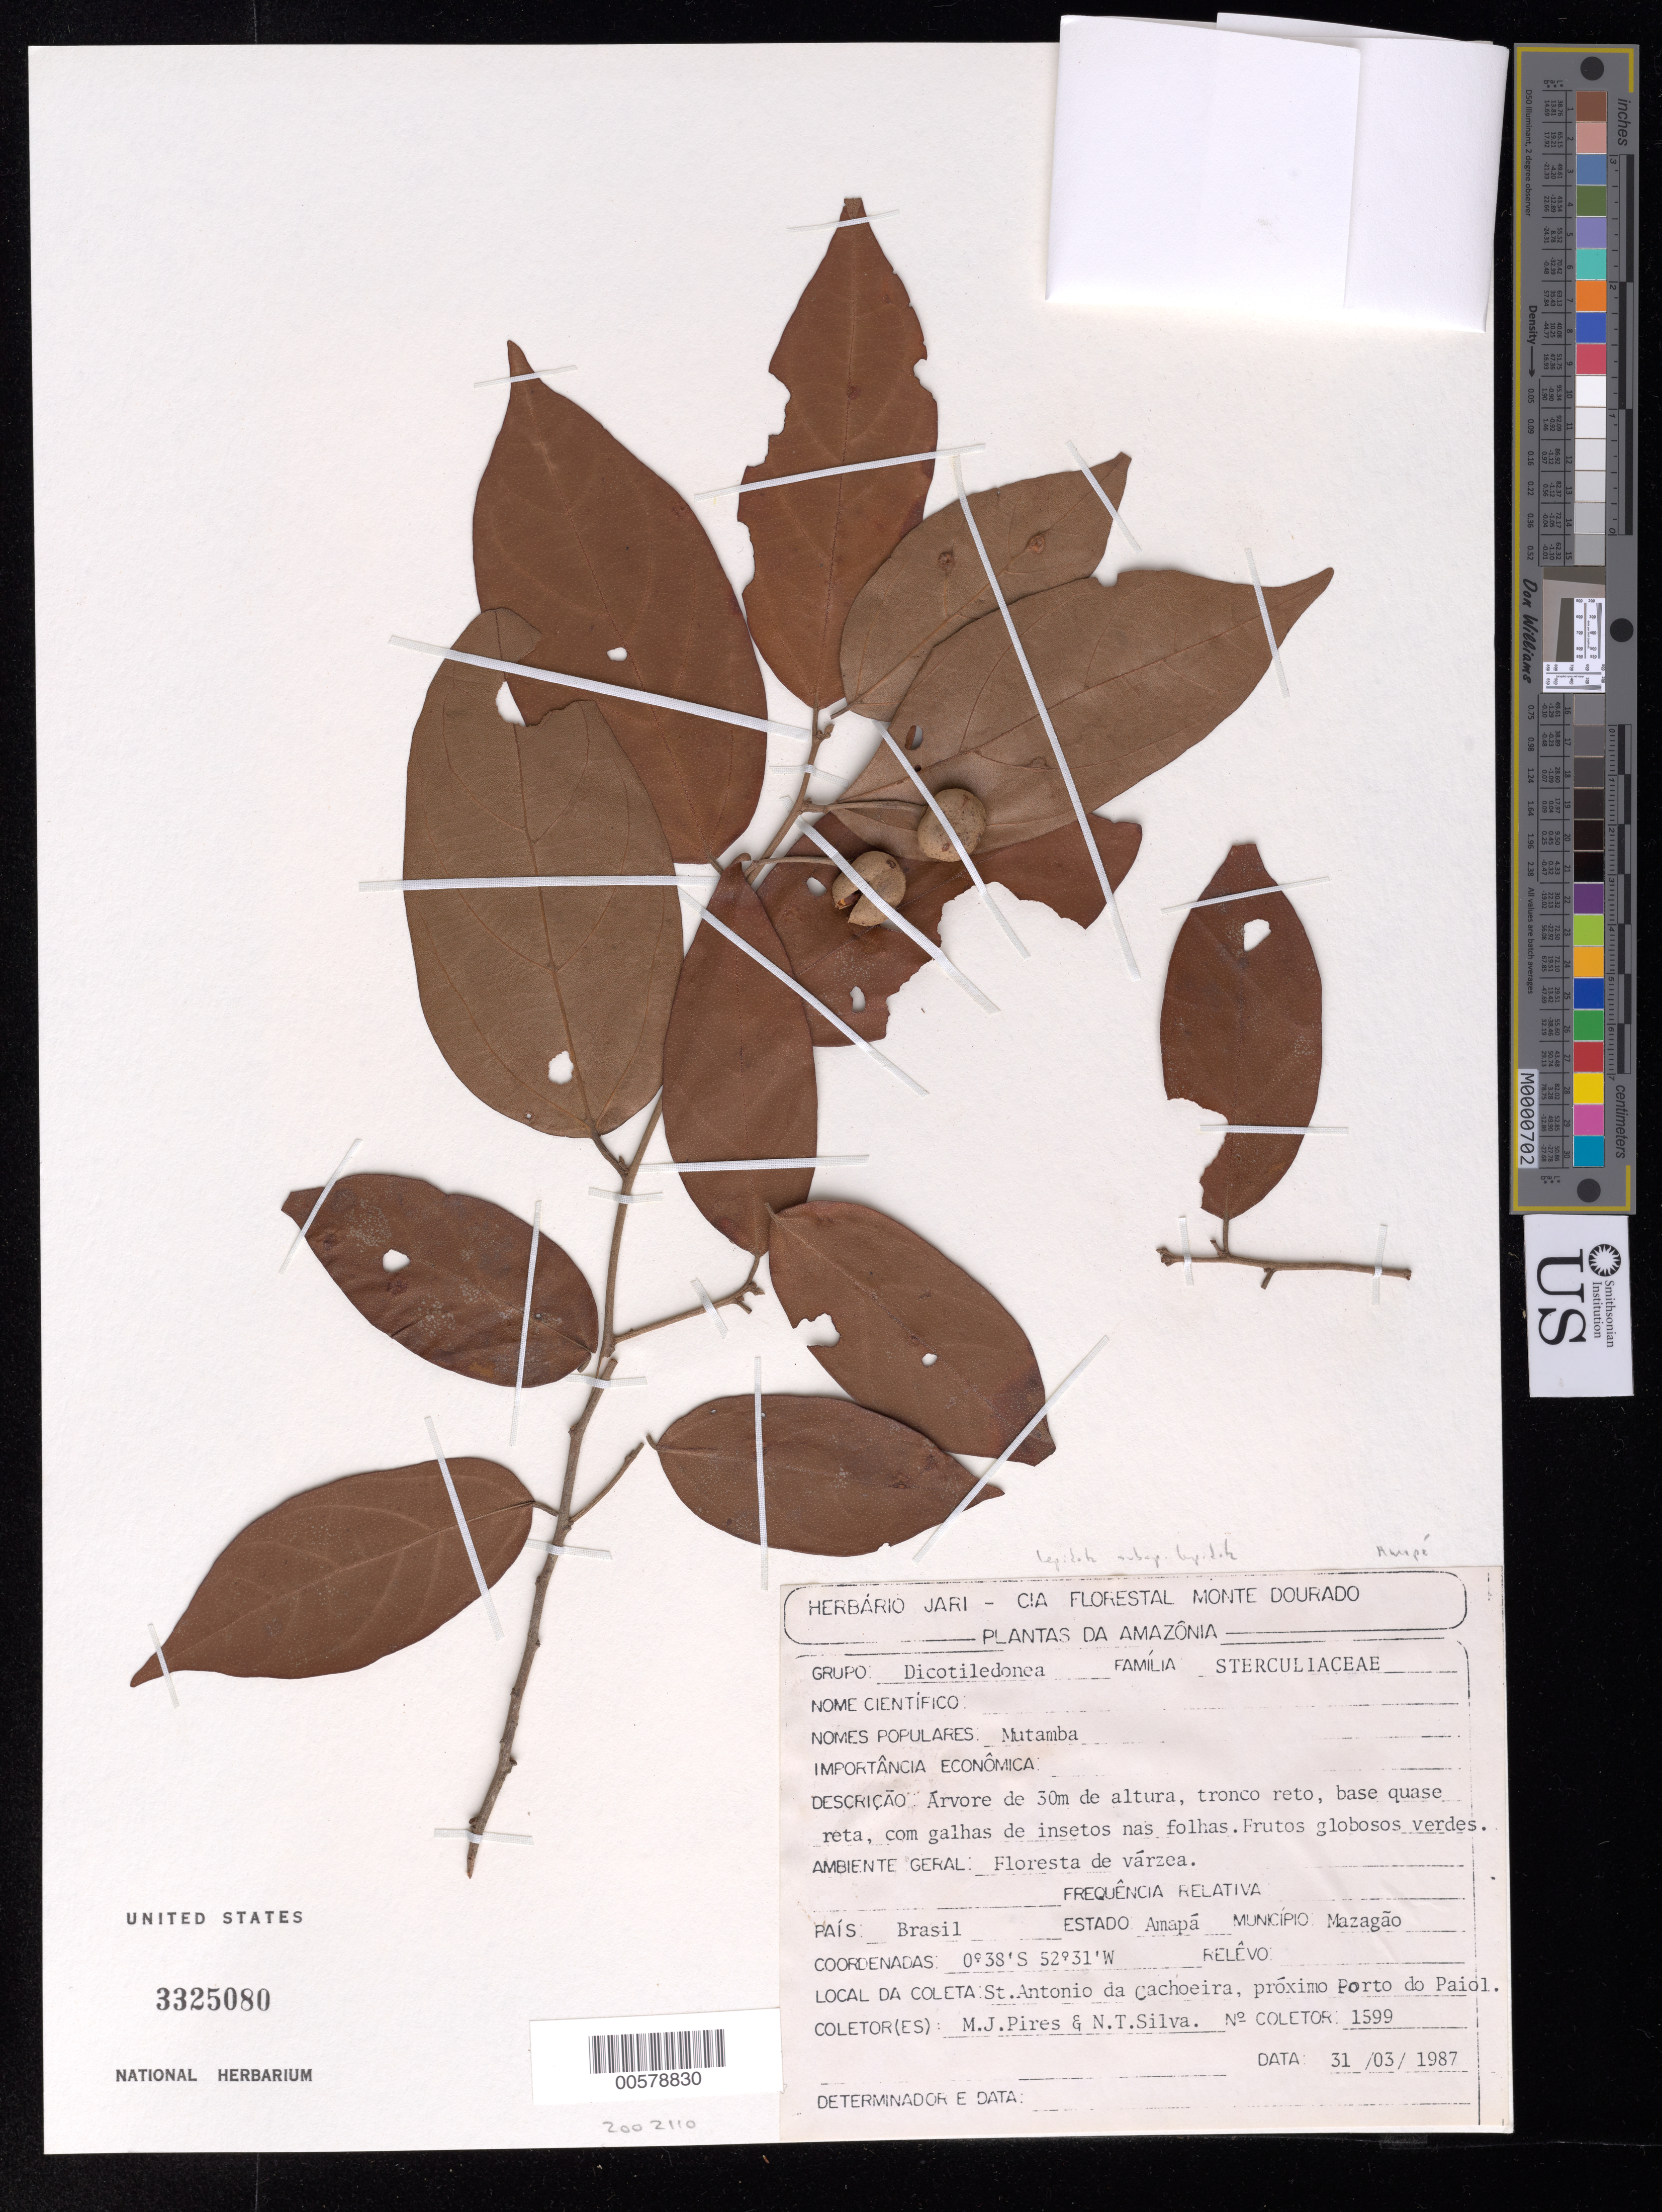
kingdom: Plantae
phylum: Tracheophyta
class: Magnoliopsida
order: Malvales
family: Malvaceae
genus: Mollia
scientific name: Mollia sphaerocarpa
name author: Gleason ex Record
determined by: Dorr, Laurence J., Curator (BOT), Smithsonian Institution - National Museum of Natural History (UNITED STATES)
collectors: M. J. Pires & N. T. Silva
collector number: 1599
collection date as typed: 31 Mar 1987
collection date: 1987-03-31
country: Brazil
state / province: Amapá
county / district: Mazagão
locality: St. Antonio da Cachoeira, próximo Porto do Paiol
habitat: Floresta de várzea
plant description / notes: Common name: Mutamba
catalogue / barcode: US 3325080